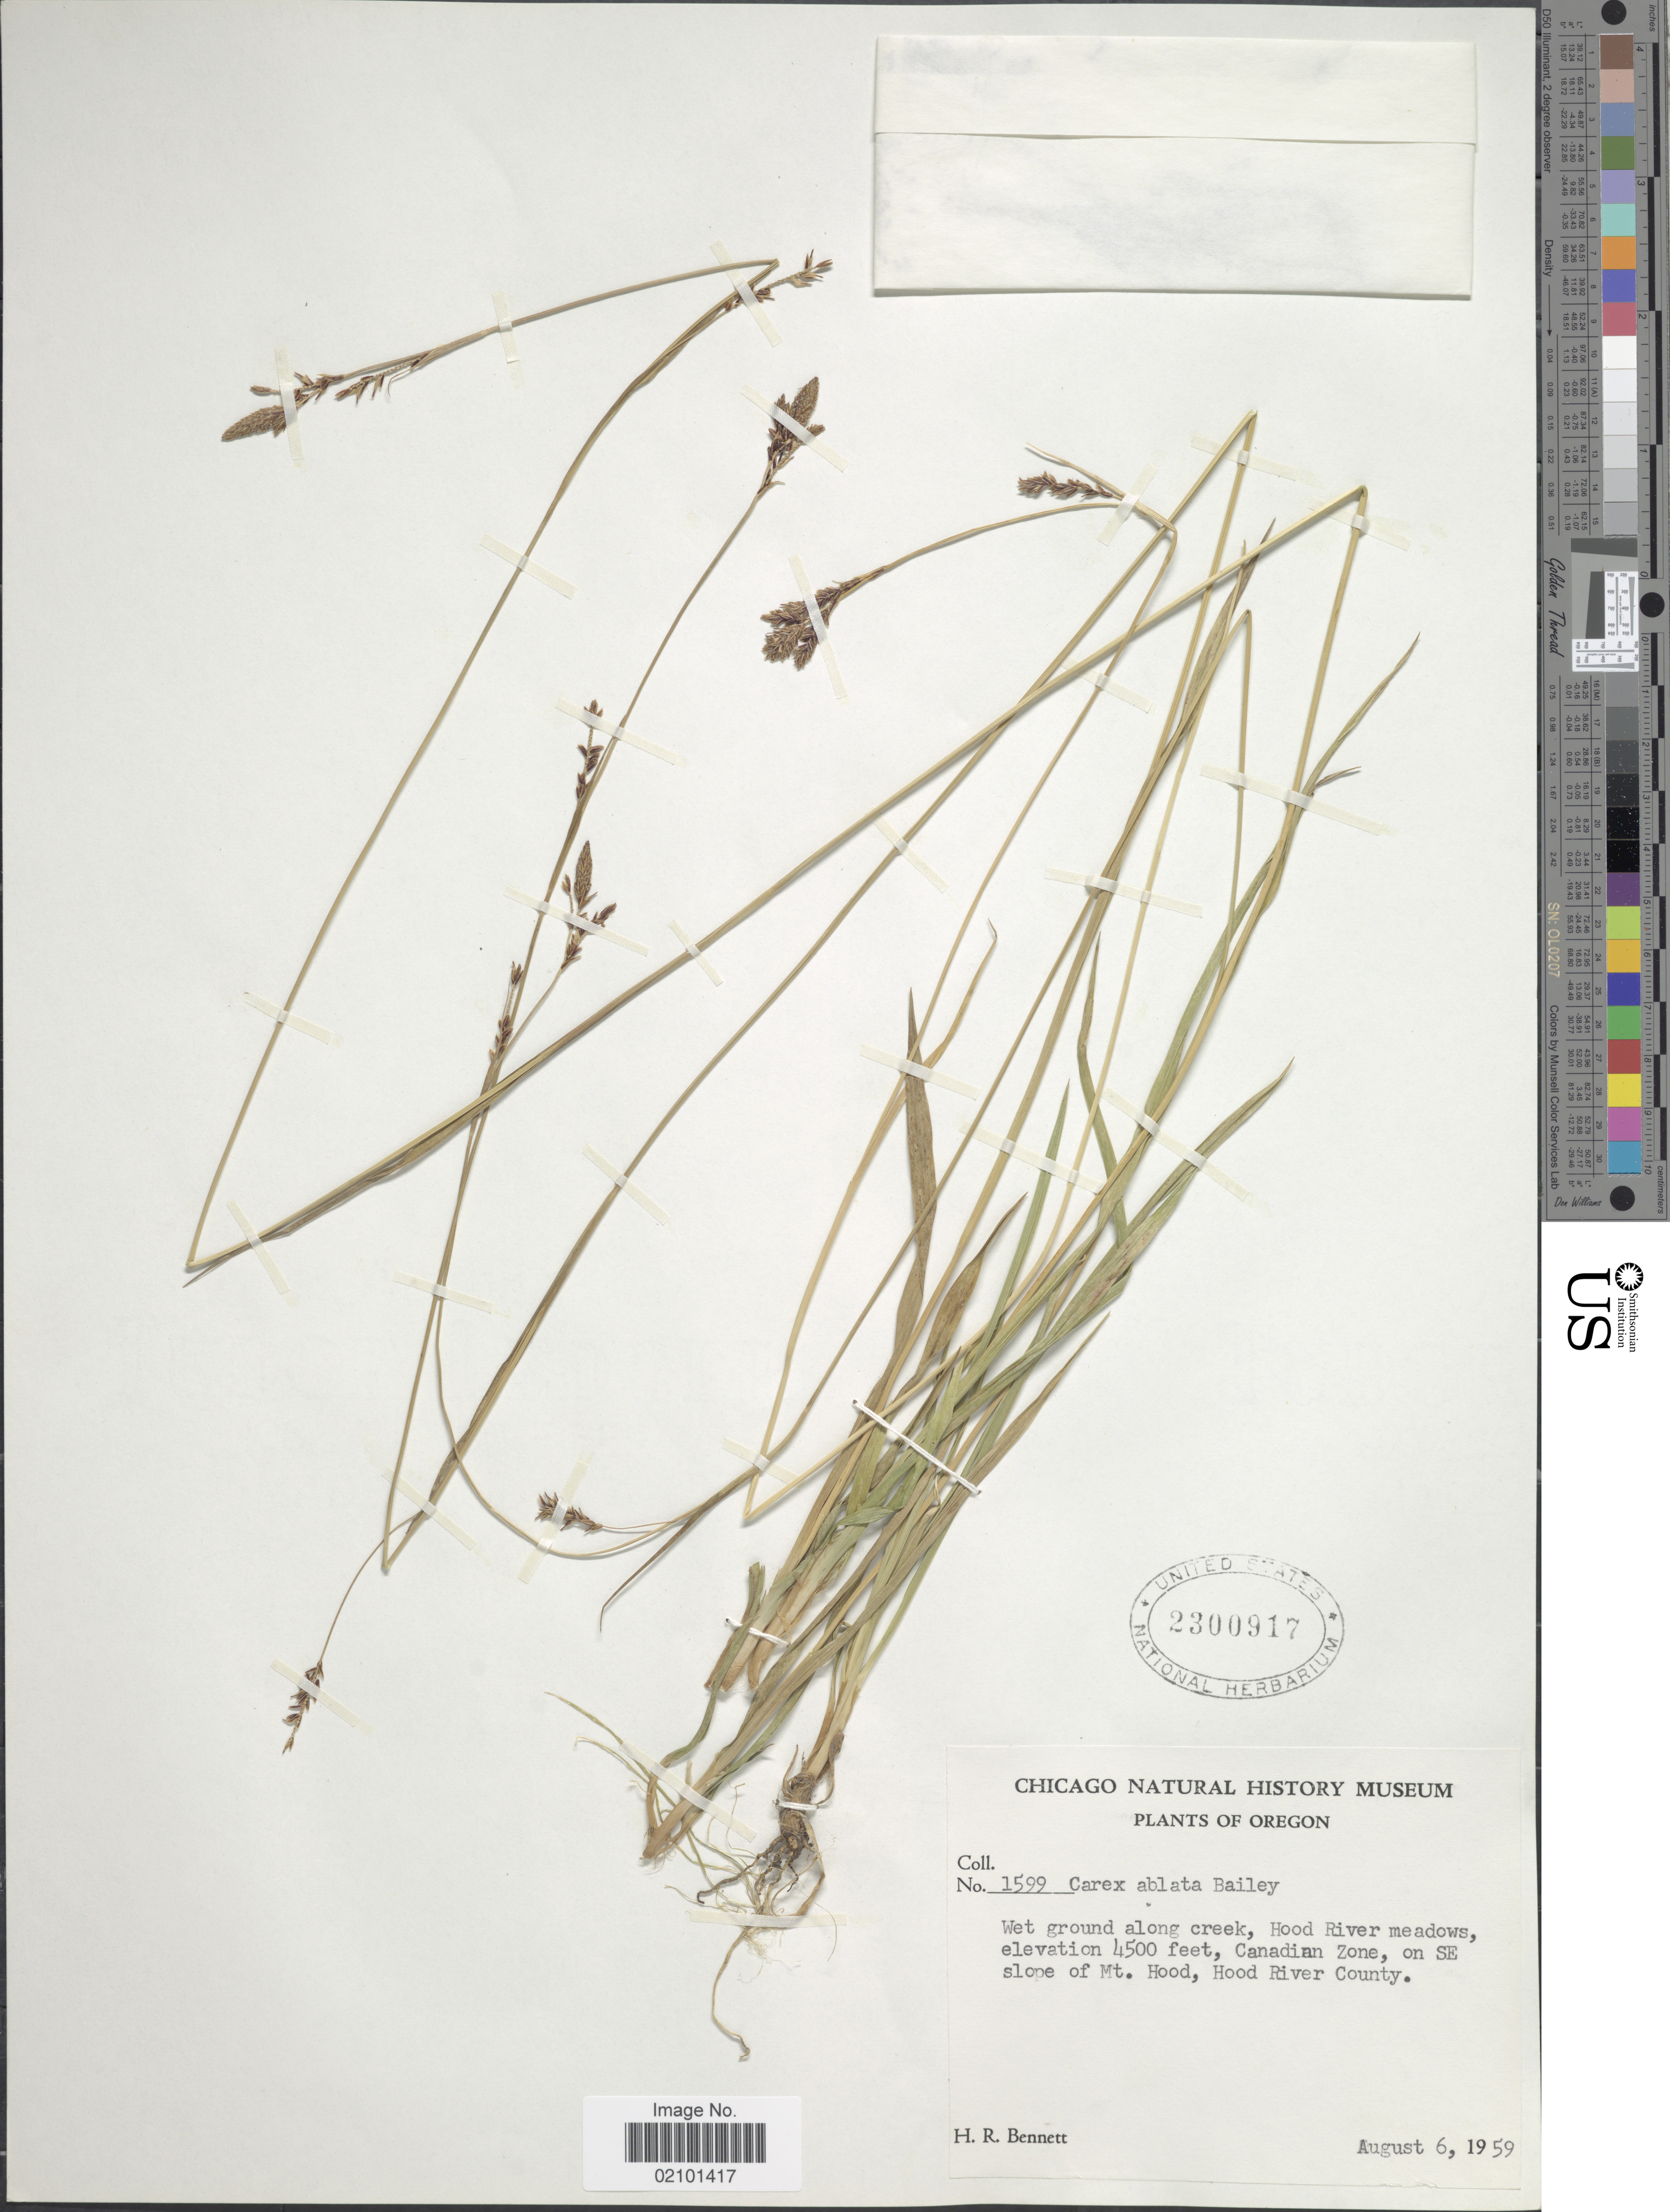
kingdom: Plantae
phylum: Tracheophyta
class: Liliopsida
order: Poales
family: Cyperaceae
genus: Carex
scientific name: Carex ablata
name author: L.H. Bailey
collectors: H. R. Bennett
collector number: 1599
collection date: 1959-08-06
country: United States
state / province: Oregon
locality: Along creek, Hood River meadows, Canadian Zone, on SE slope of Mt. Hood, Hood River County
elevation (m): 1372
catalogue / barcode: US 2300917